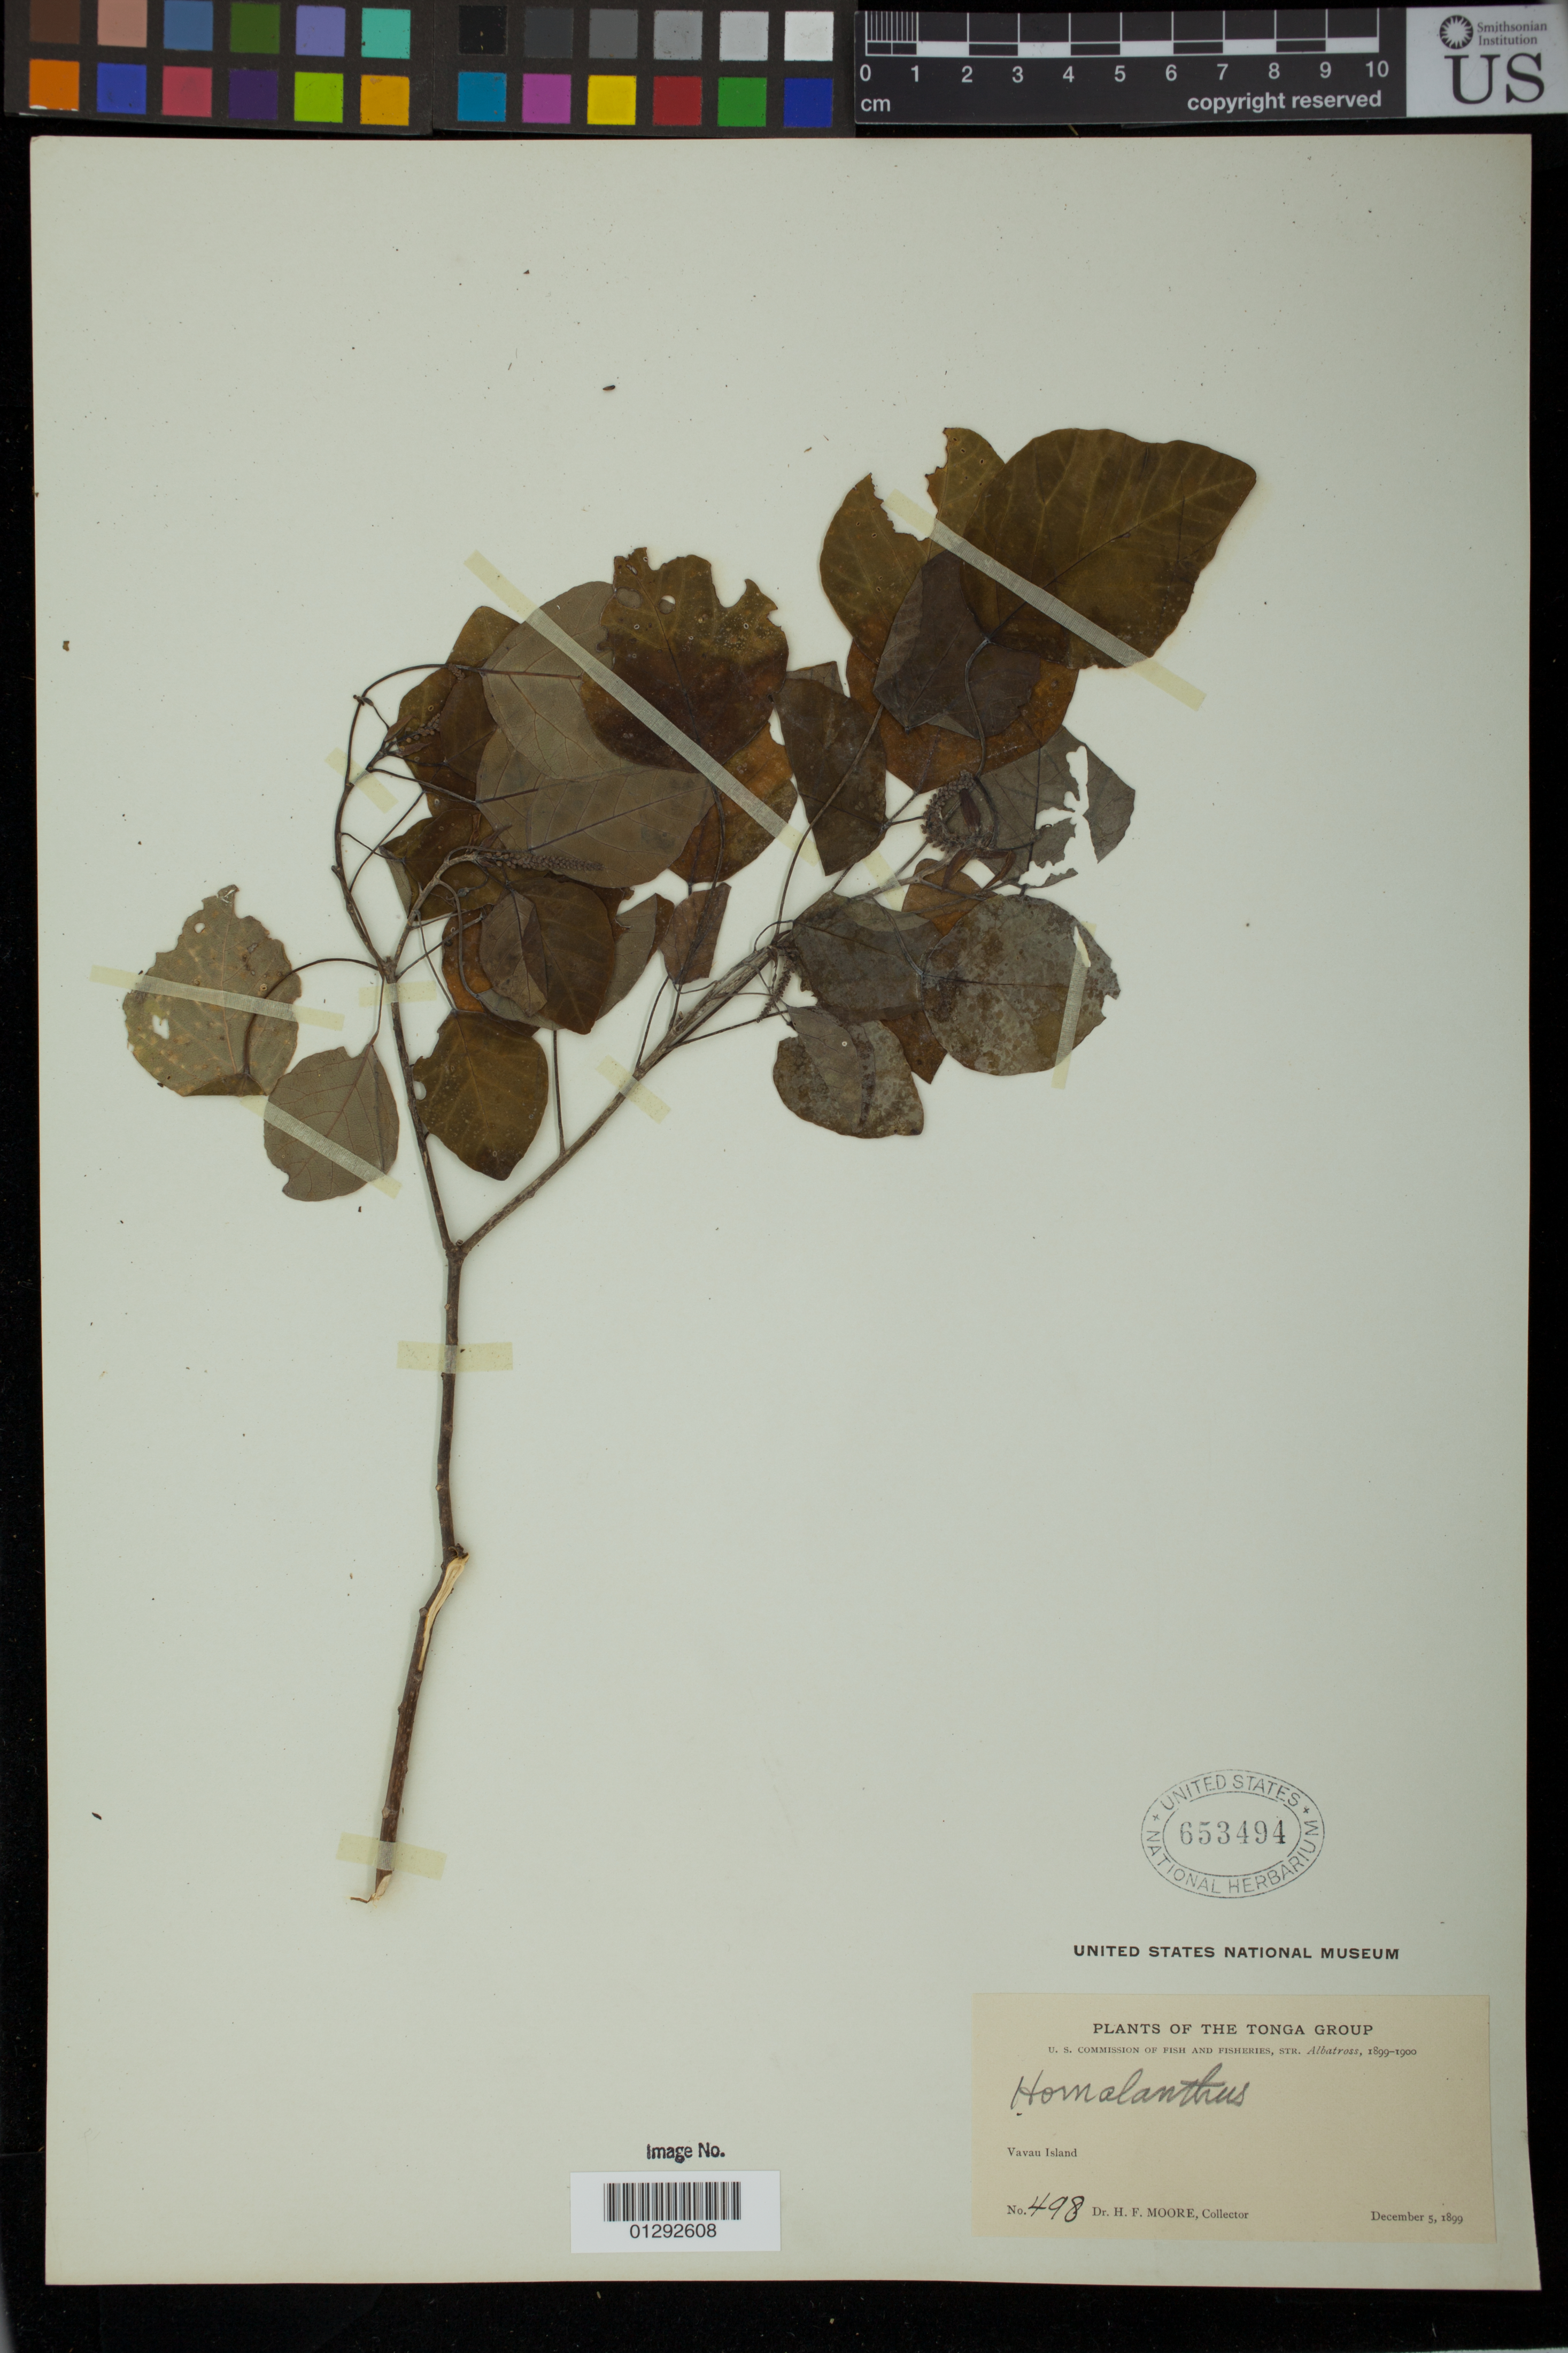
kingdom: Plantae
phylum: Tracheophyta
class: Magnoliopsida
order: Malpighiales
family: Euphorbiaceae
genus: Homalanthus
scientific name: Homalanthus sp.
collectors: H. F. Moore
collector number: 498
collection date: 1899-12-05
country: Tonga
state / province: Vava'u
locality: Vavau Island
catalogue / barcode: US 653494